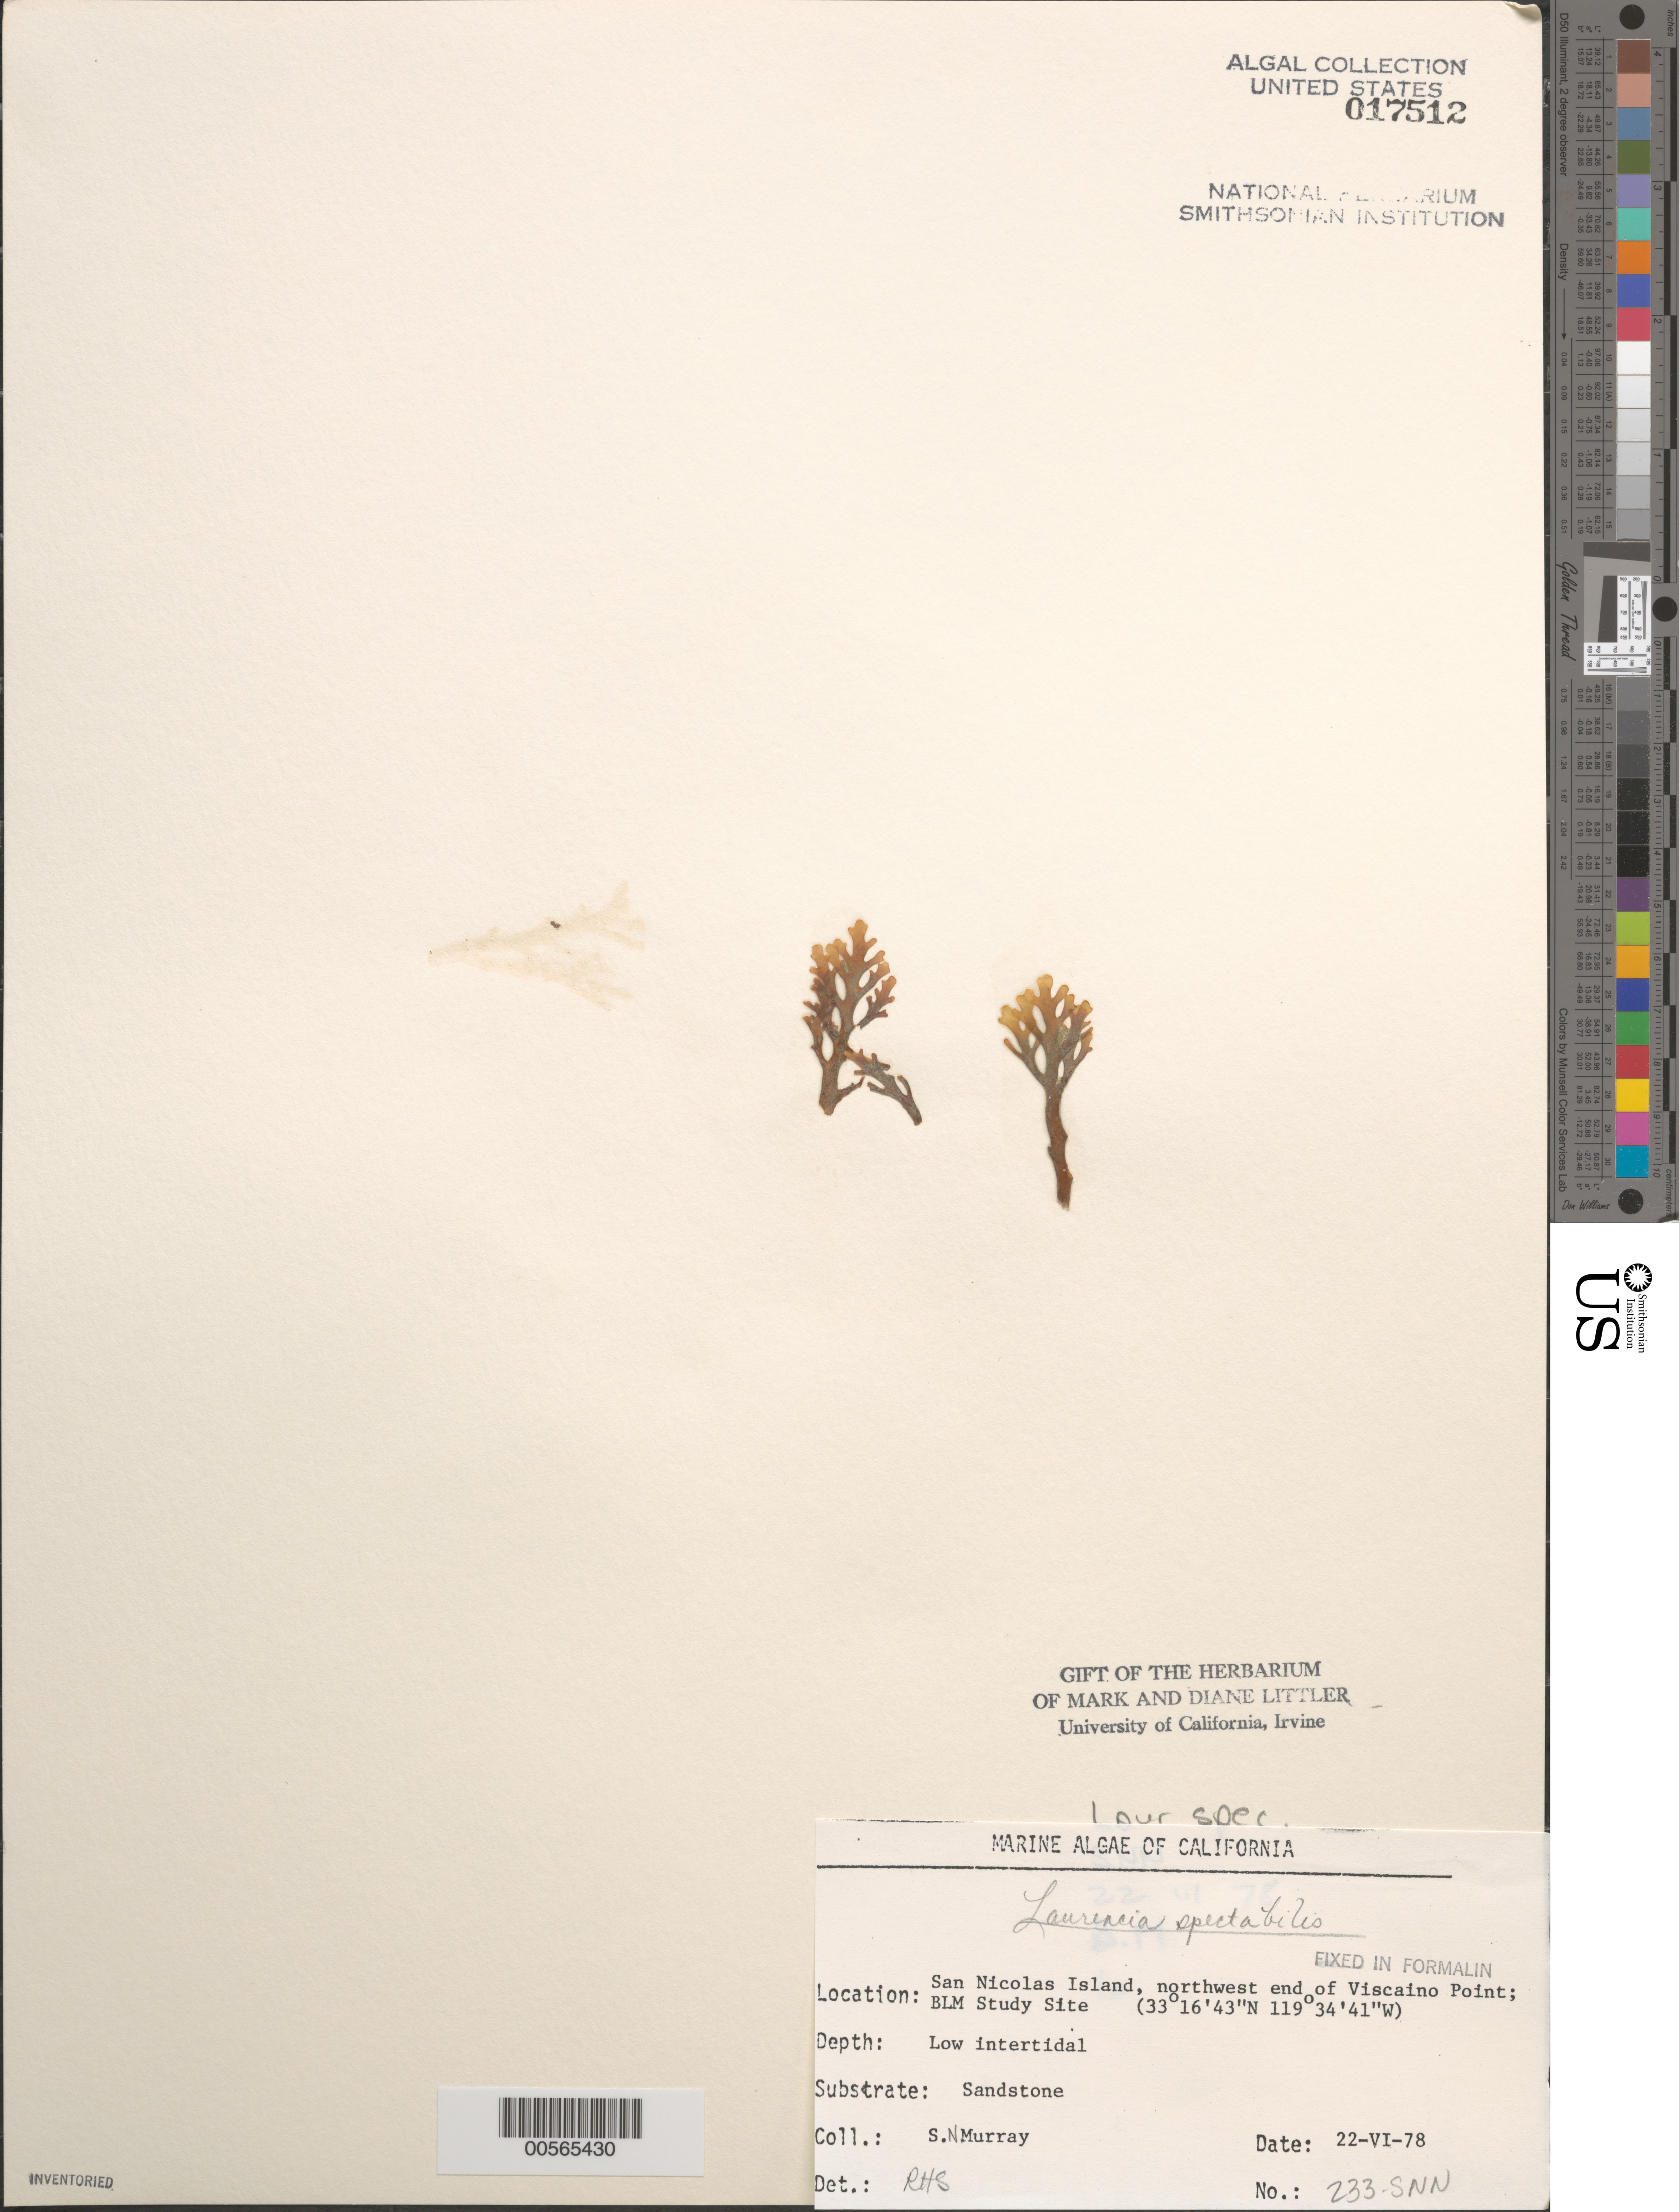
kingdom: Plantae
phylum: Rhodophyta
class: Florideophyceae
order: Ceramiales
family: Rhodomelaceae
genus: Osmundea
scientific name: Osmundea spectabilis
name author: (Postels & Rupr.) K.W. Nam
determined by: Algae name updating Project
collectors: S. N. Murray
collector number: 233-snn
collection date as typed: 22 Jun 1978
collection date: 1978-06-22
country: United States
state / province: California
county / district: Ventura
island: San Nicolas Island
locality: Viscaino Point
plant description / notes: BLM-SOCALBIGHT Rocky Intertidal Survey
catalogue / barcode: US 17512